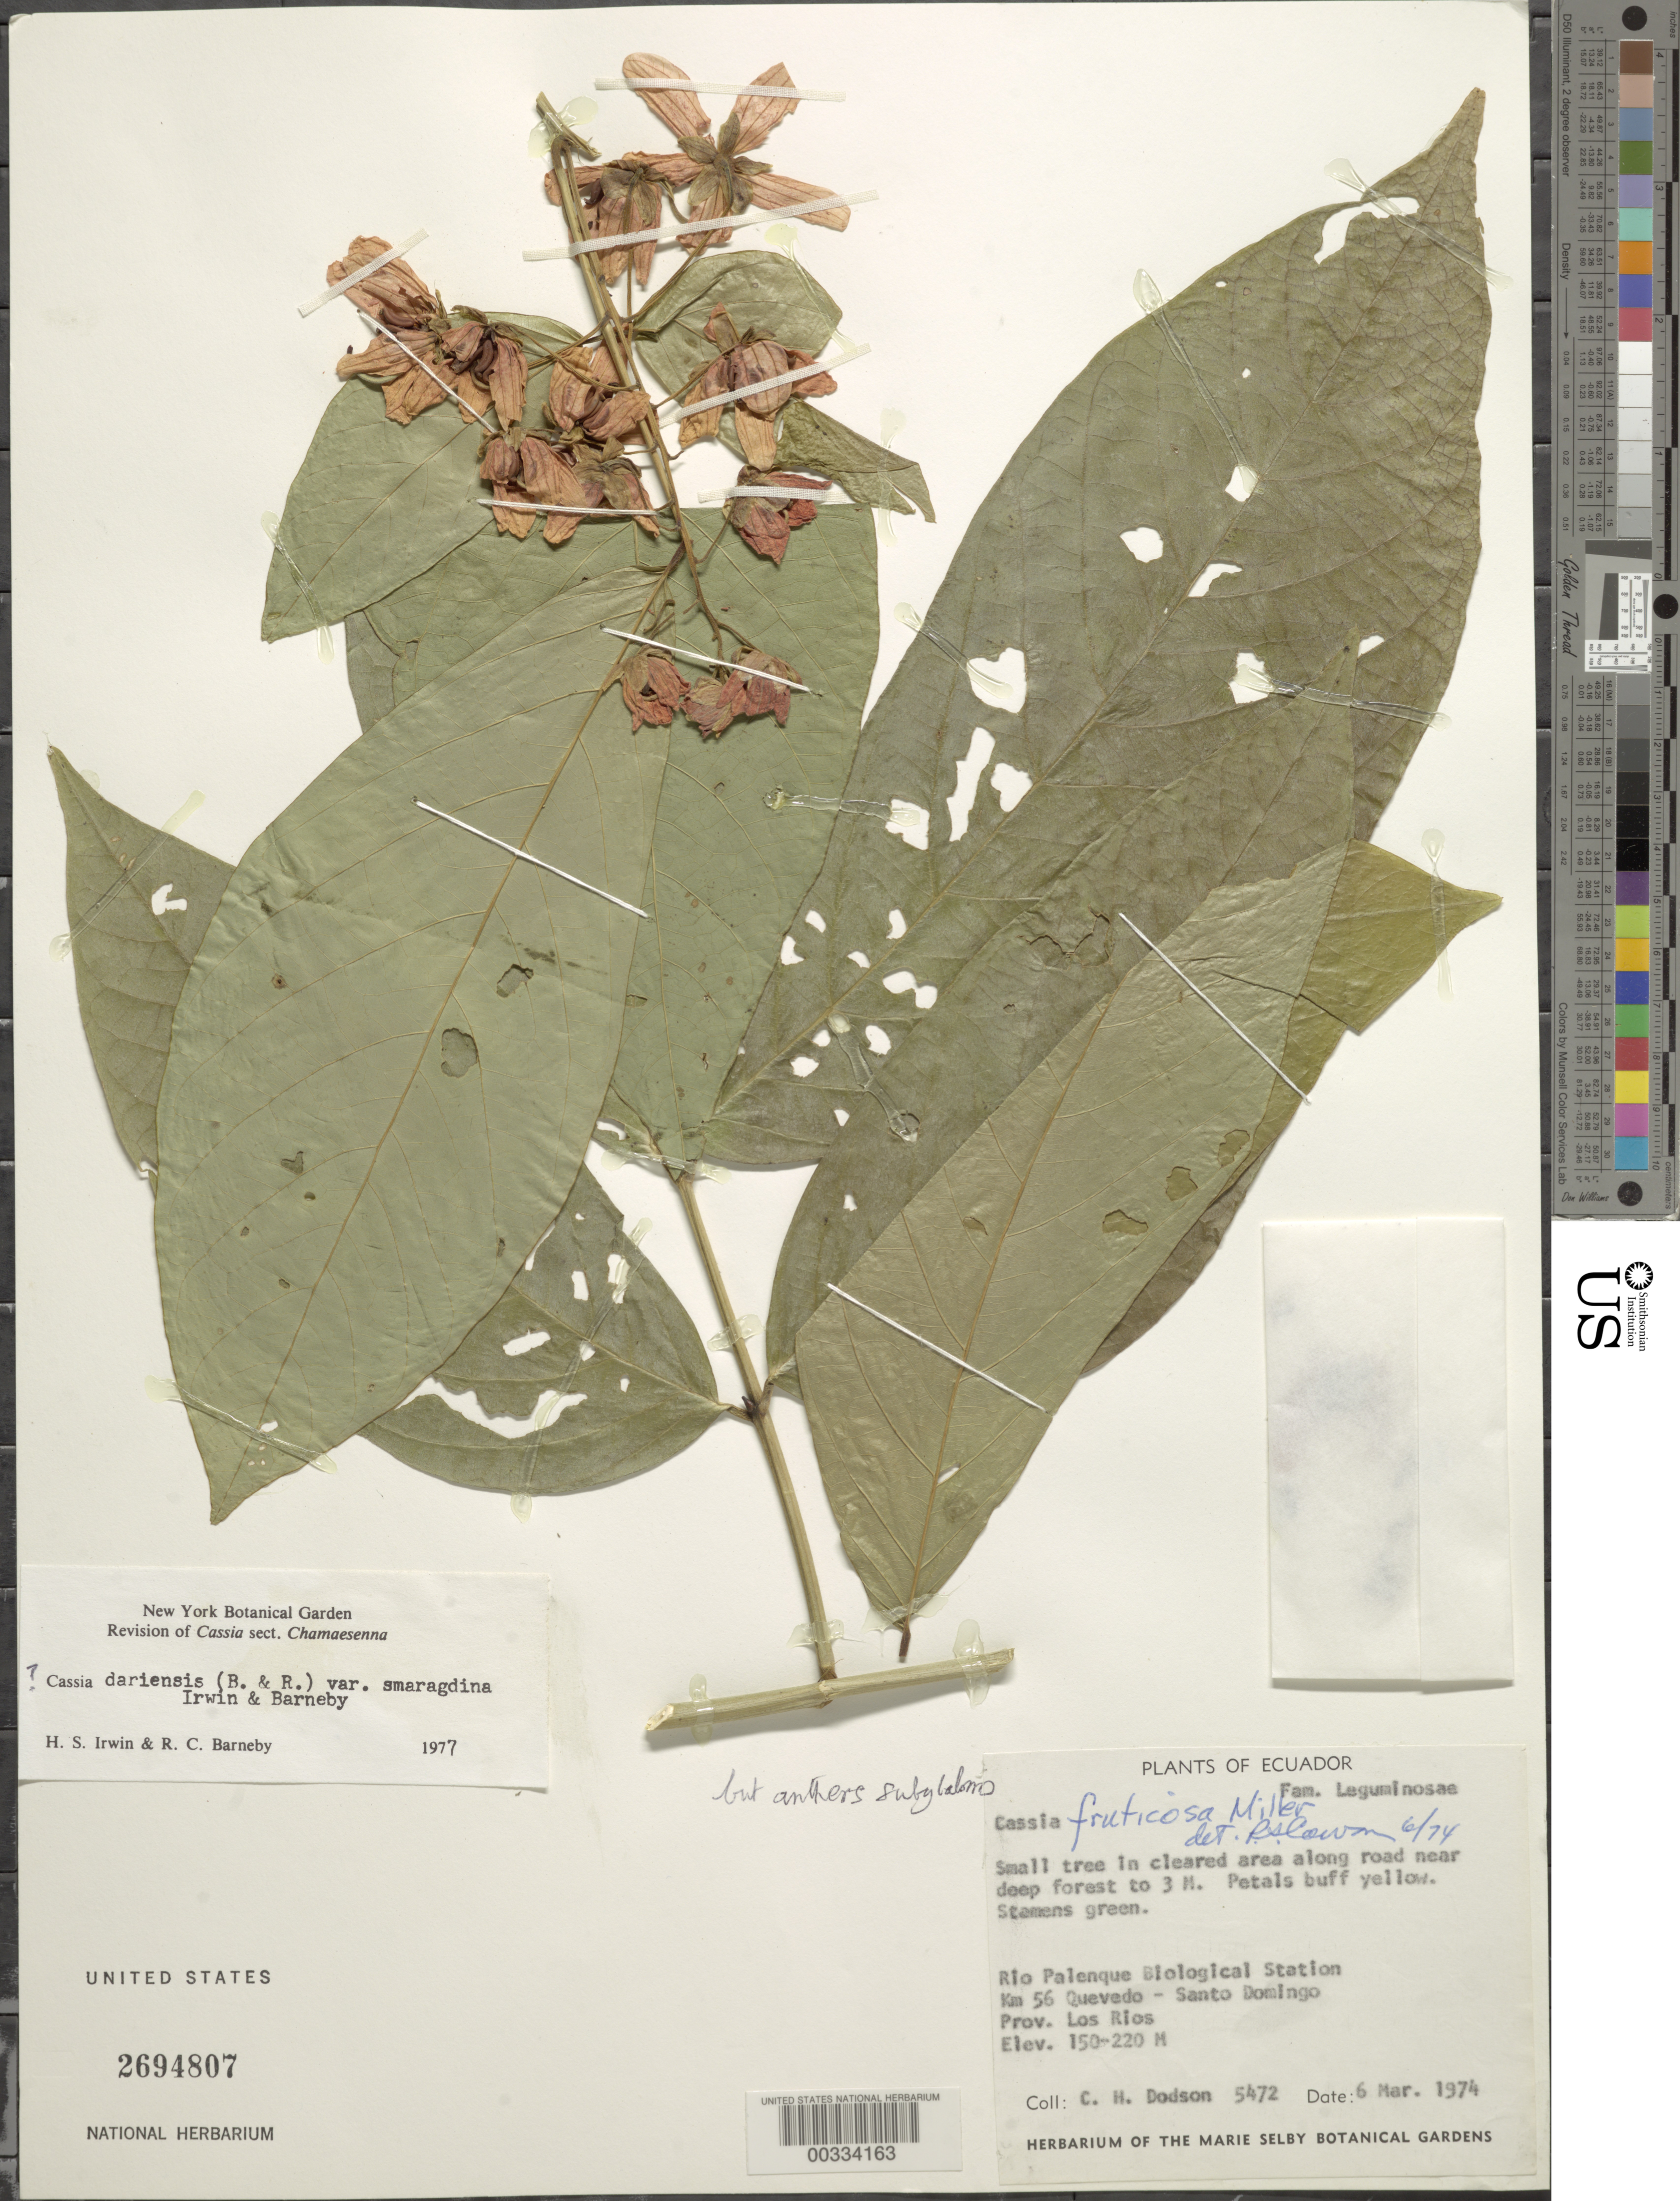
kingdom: Plantae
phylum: Tracheophyta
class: Magnoliopsida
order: Fabales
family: Fabaceae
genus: Senna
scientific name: Senna dariensis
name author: (Britton & Rose) H.S. Irwin & Barneby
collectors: C. H. Dodson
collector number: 5472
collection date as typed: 06 Mar 1974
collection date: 1974-03-06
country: Ecuador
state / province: Los Ríos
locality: Rio palenque Biological station, km 56 Quevedo-Santo Domingo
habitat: Cleared area along road near deep forest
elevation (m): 150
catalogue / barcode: US 2694807